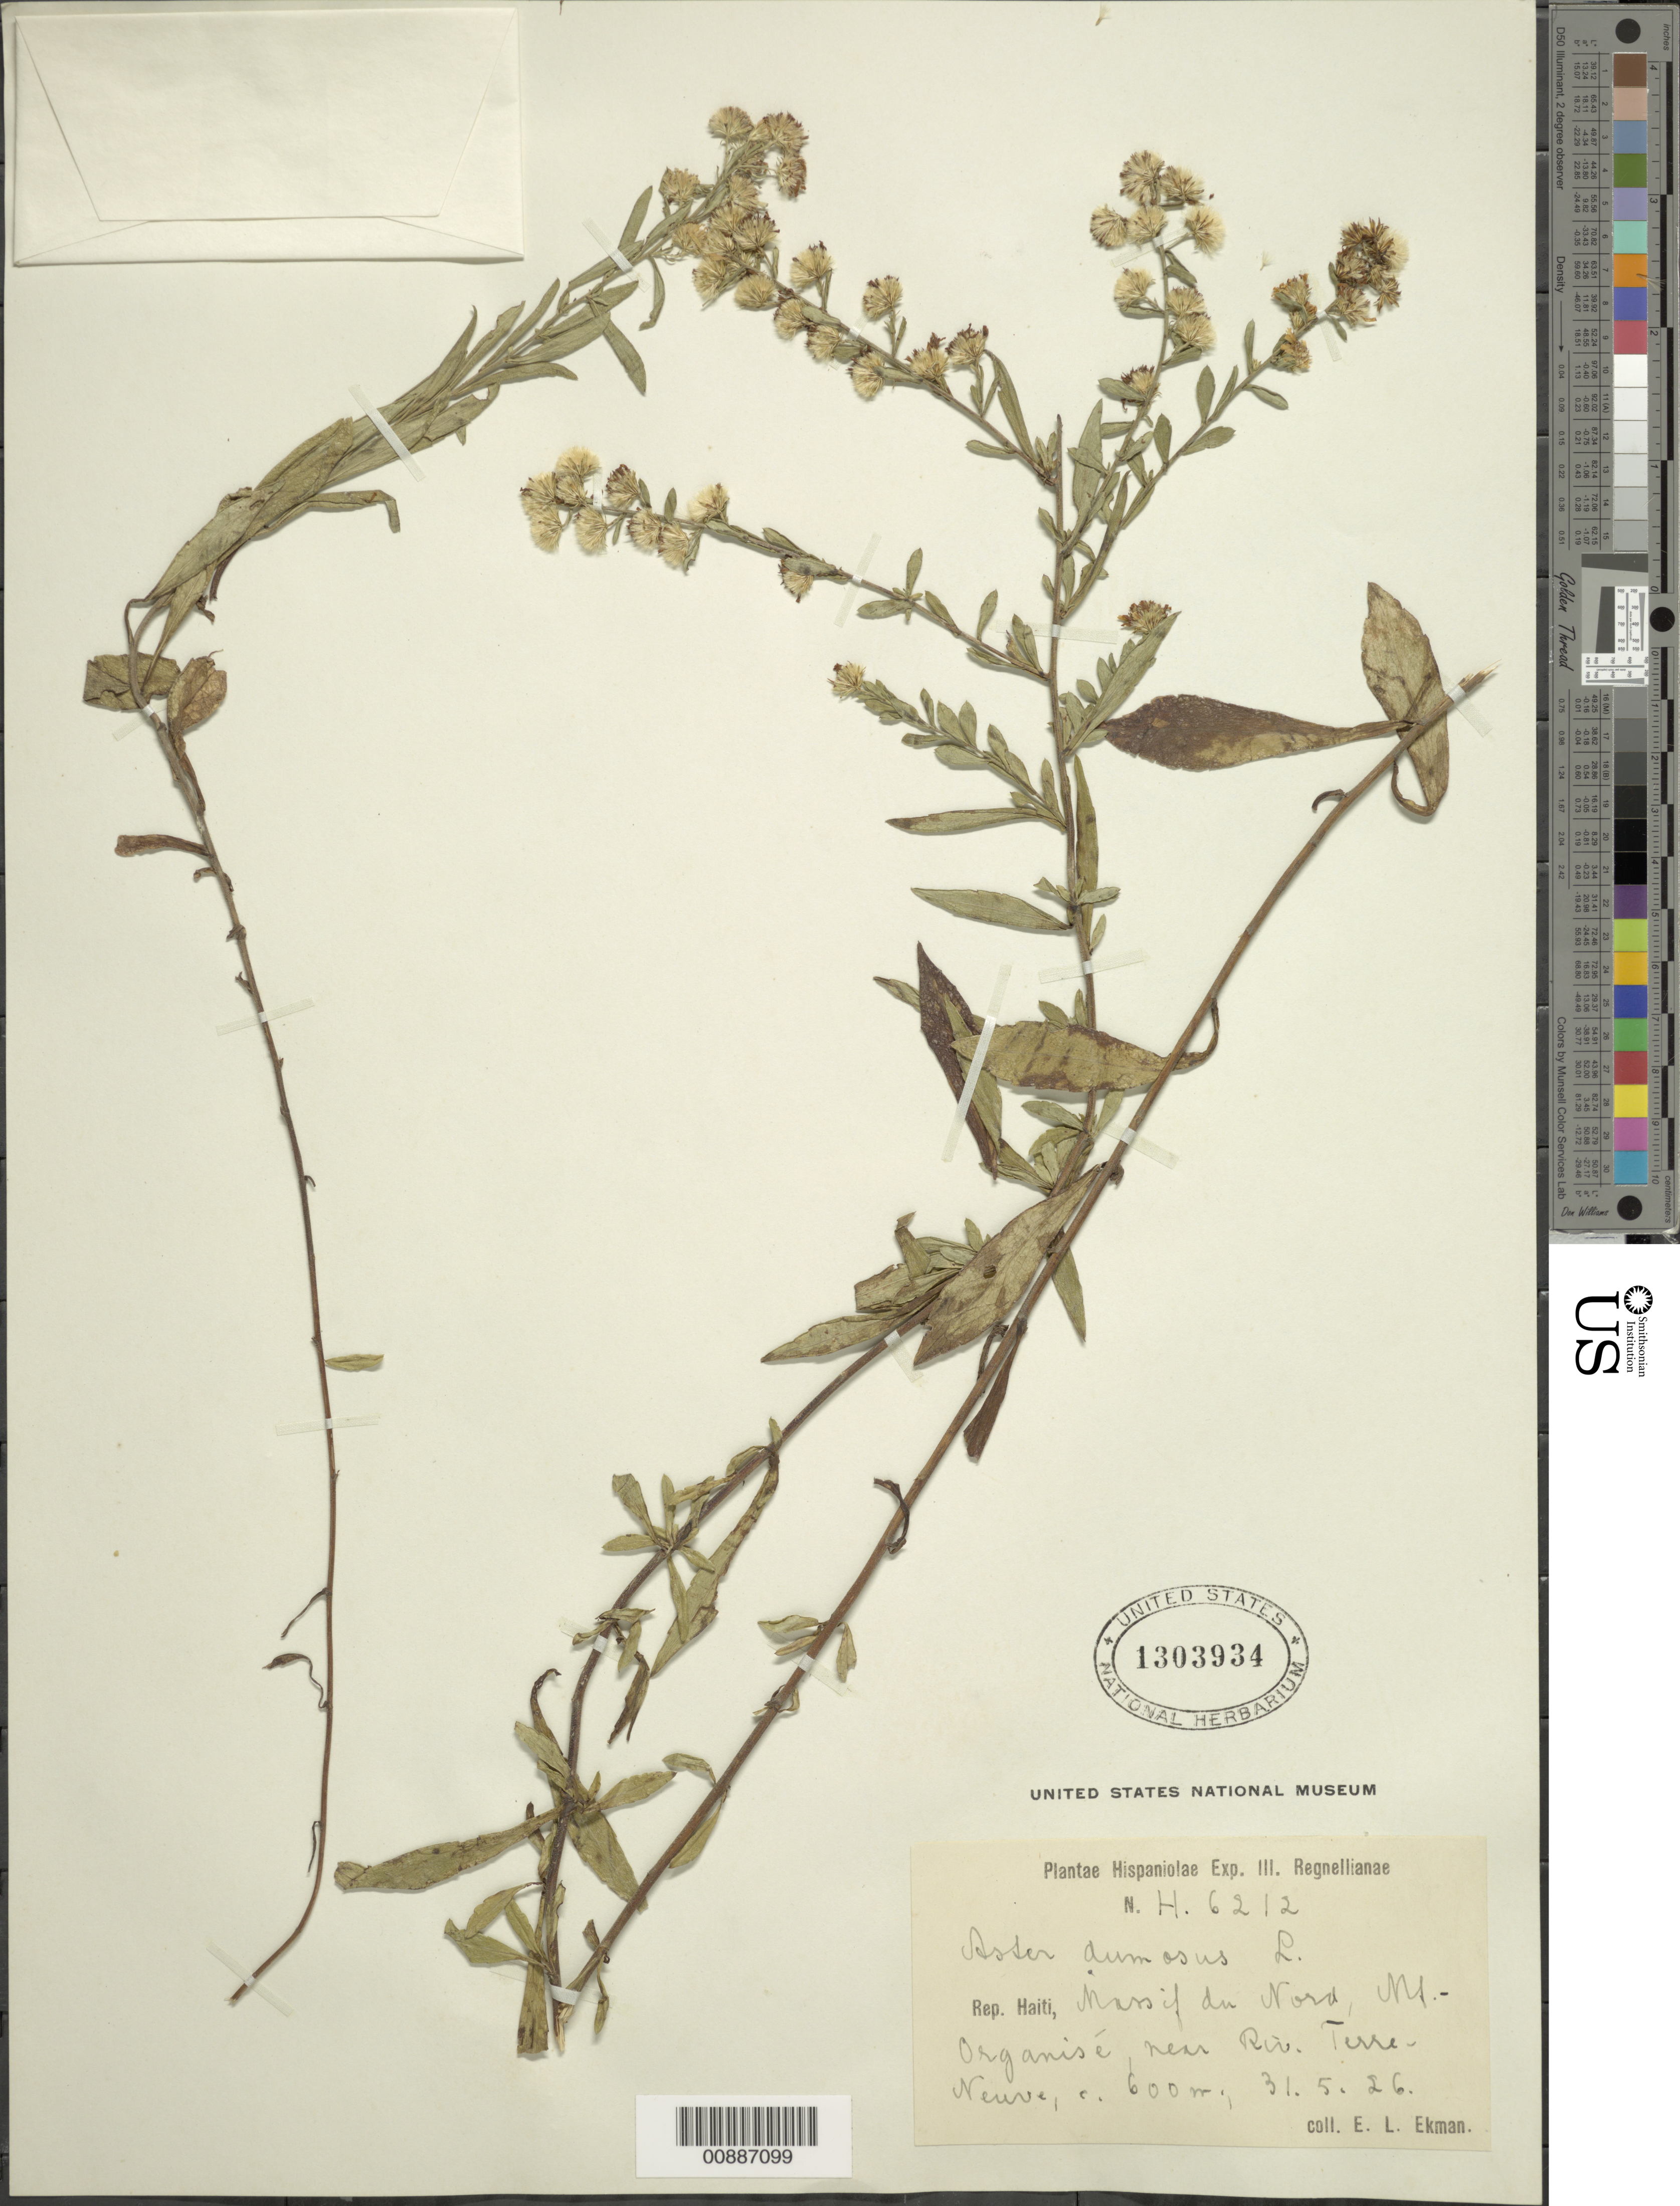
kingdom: Plantae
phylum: Tracheophyta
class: Magnoliopsida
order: Asterales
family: Asteraceae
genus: Symphyotrichum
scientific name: Symphyotrichum dumosum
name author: (L.) G.L. Nesom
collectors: E. L. Ekman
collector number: H. 6212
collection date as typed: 31 May 1926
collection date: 1926-05-31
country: Haiti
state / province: Nord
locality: Massif du Nord, Mt. Organisé, near Riv. Terre-Neuve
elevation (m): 600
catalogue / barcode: US 1303934